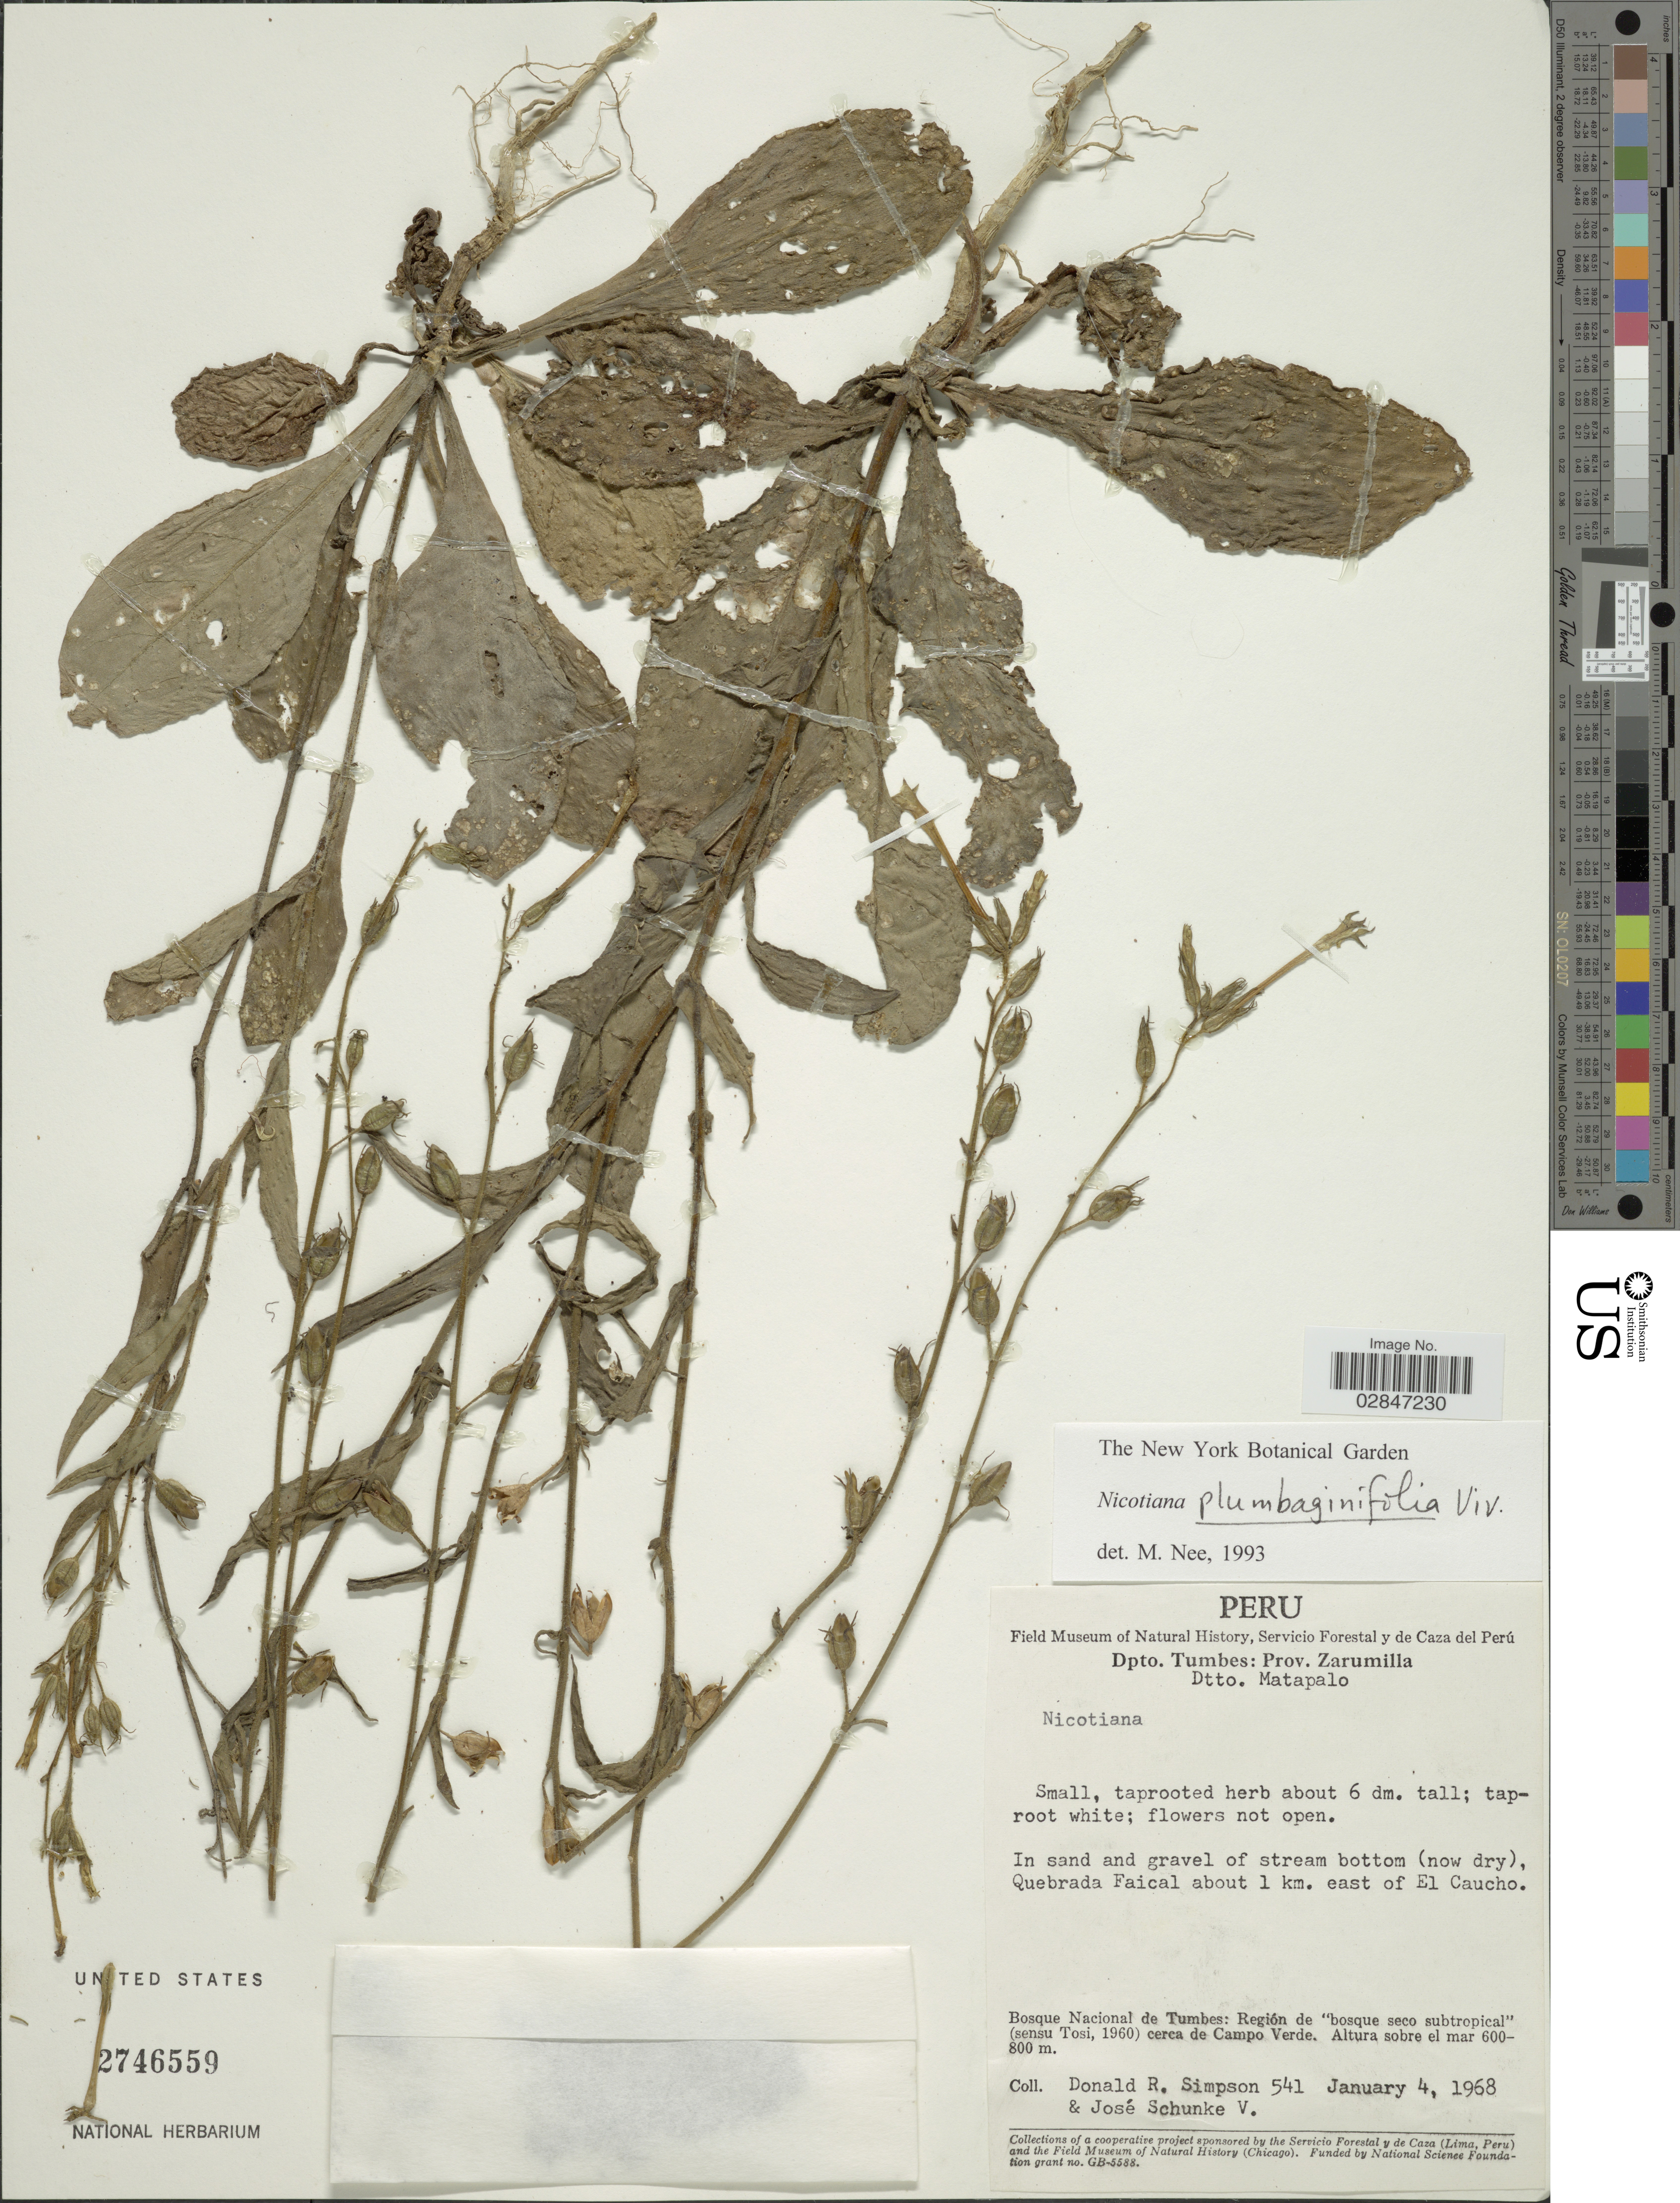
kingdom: Plantae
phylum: Tracheophyta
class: Magnoliopsida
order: Solanales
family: Solanaceae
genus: Nicotiana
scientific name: Nicotiana plumbaginifolia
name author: Viv.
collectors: D. R. Simpson & J. Schunke Vigo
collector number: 541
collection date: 1968-01-04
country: Peru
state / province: Tumbes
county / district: Zarumilla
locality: Dpto. Tumbes: Prov. Zarumilla, Dtto. Matapalo, In sand and gravel of stream bottom (now dry), Quebrada Faical about 1 km. east of El Caucho, Bosque Nacional de Tumbes: Región de "bosque seco subtropical" (sensu Tosi, 1960) cerca de Campo Verde.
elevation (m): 600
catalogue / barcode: US 2746559